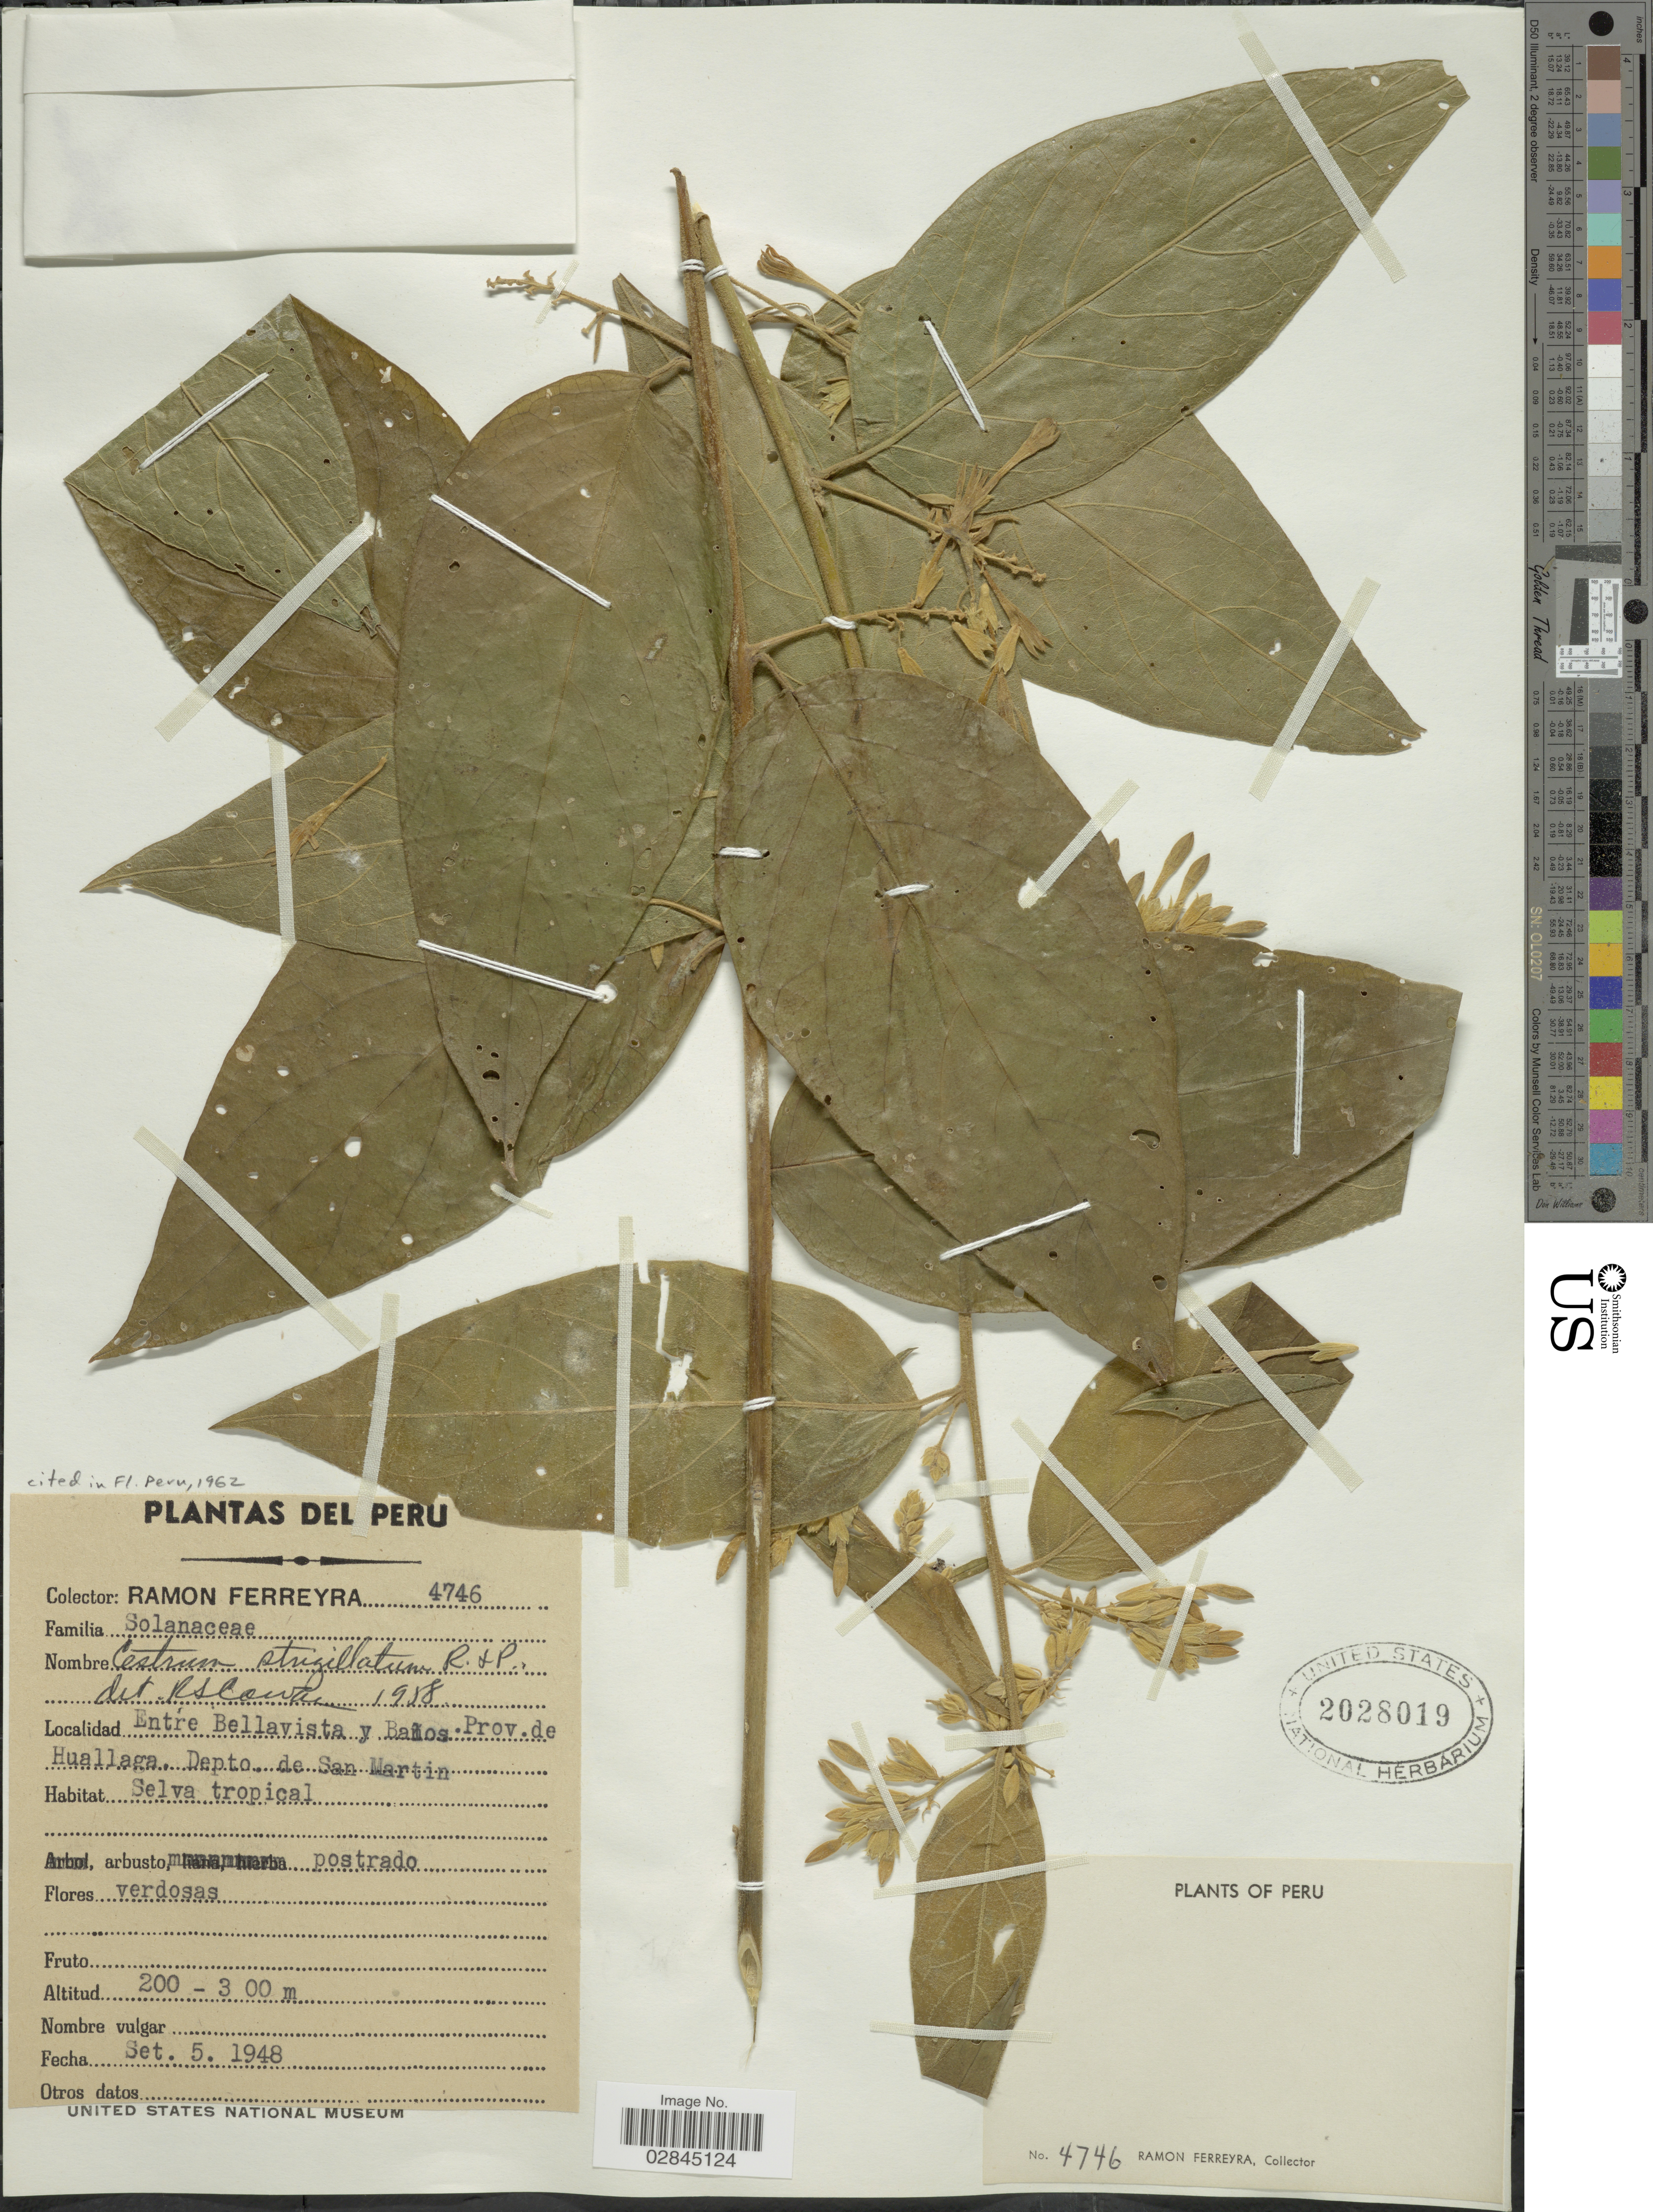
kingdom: Plantae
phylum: Tracheophyta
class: Magnoliopsida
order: Solanales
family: Solanaceae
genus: Cestrum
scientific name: Cestrum strigilatum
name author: Ruiz & Pav.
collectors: R. A. Ferreyra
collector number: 4746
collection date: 1948-09-05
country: Peru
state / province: San Martín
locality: Entre Bellavista y Baños. Prov. de Huallaga. Depto. de San Martin.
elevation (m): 200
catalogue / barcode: US 2028019